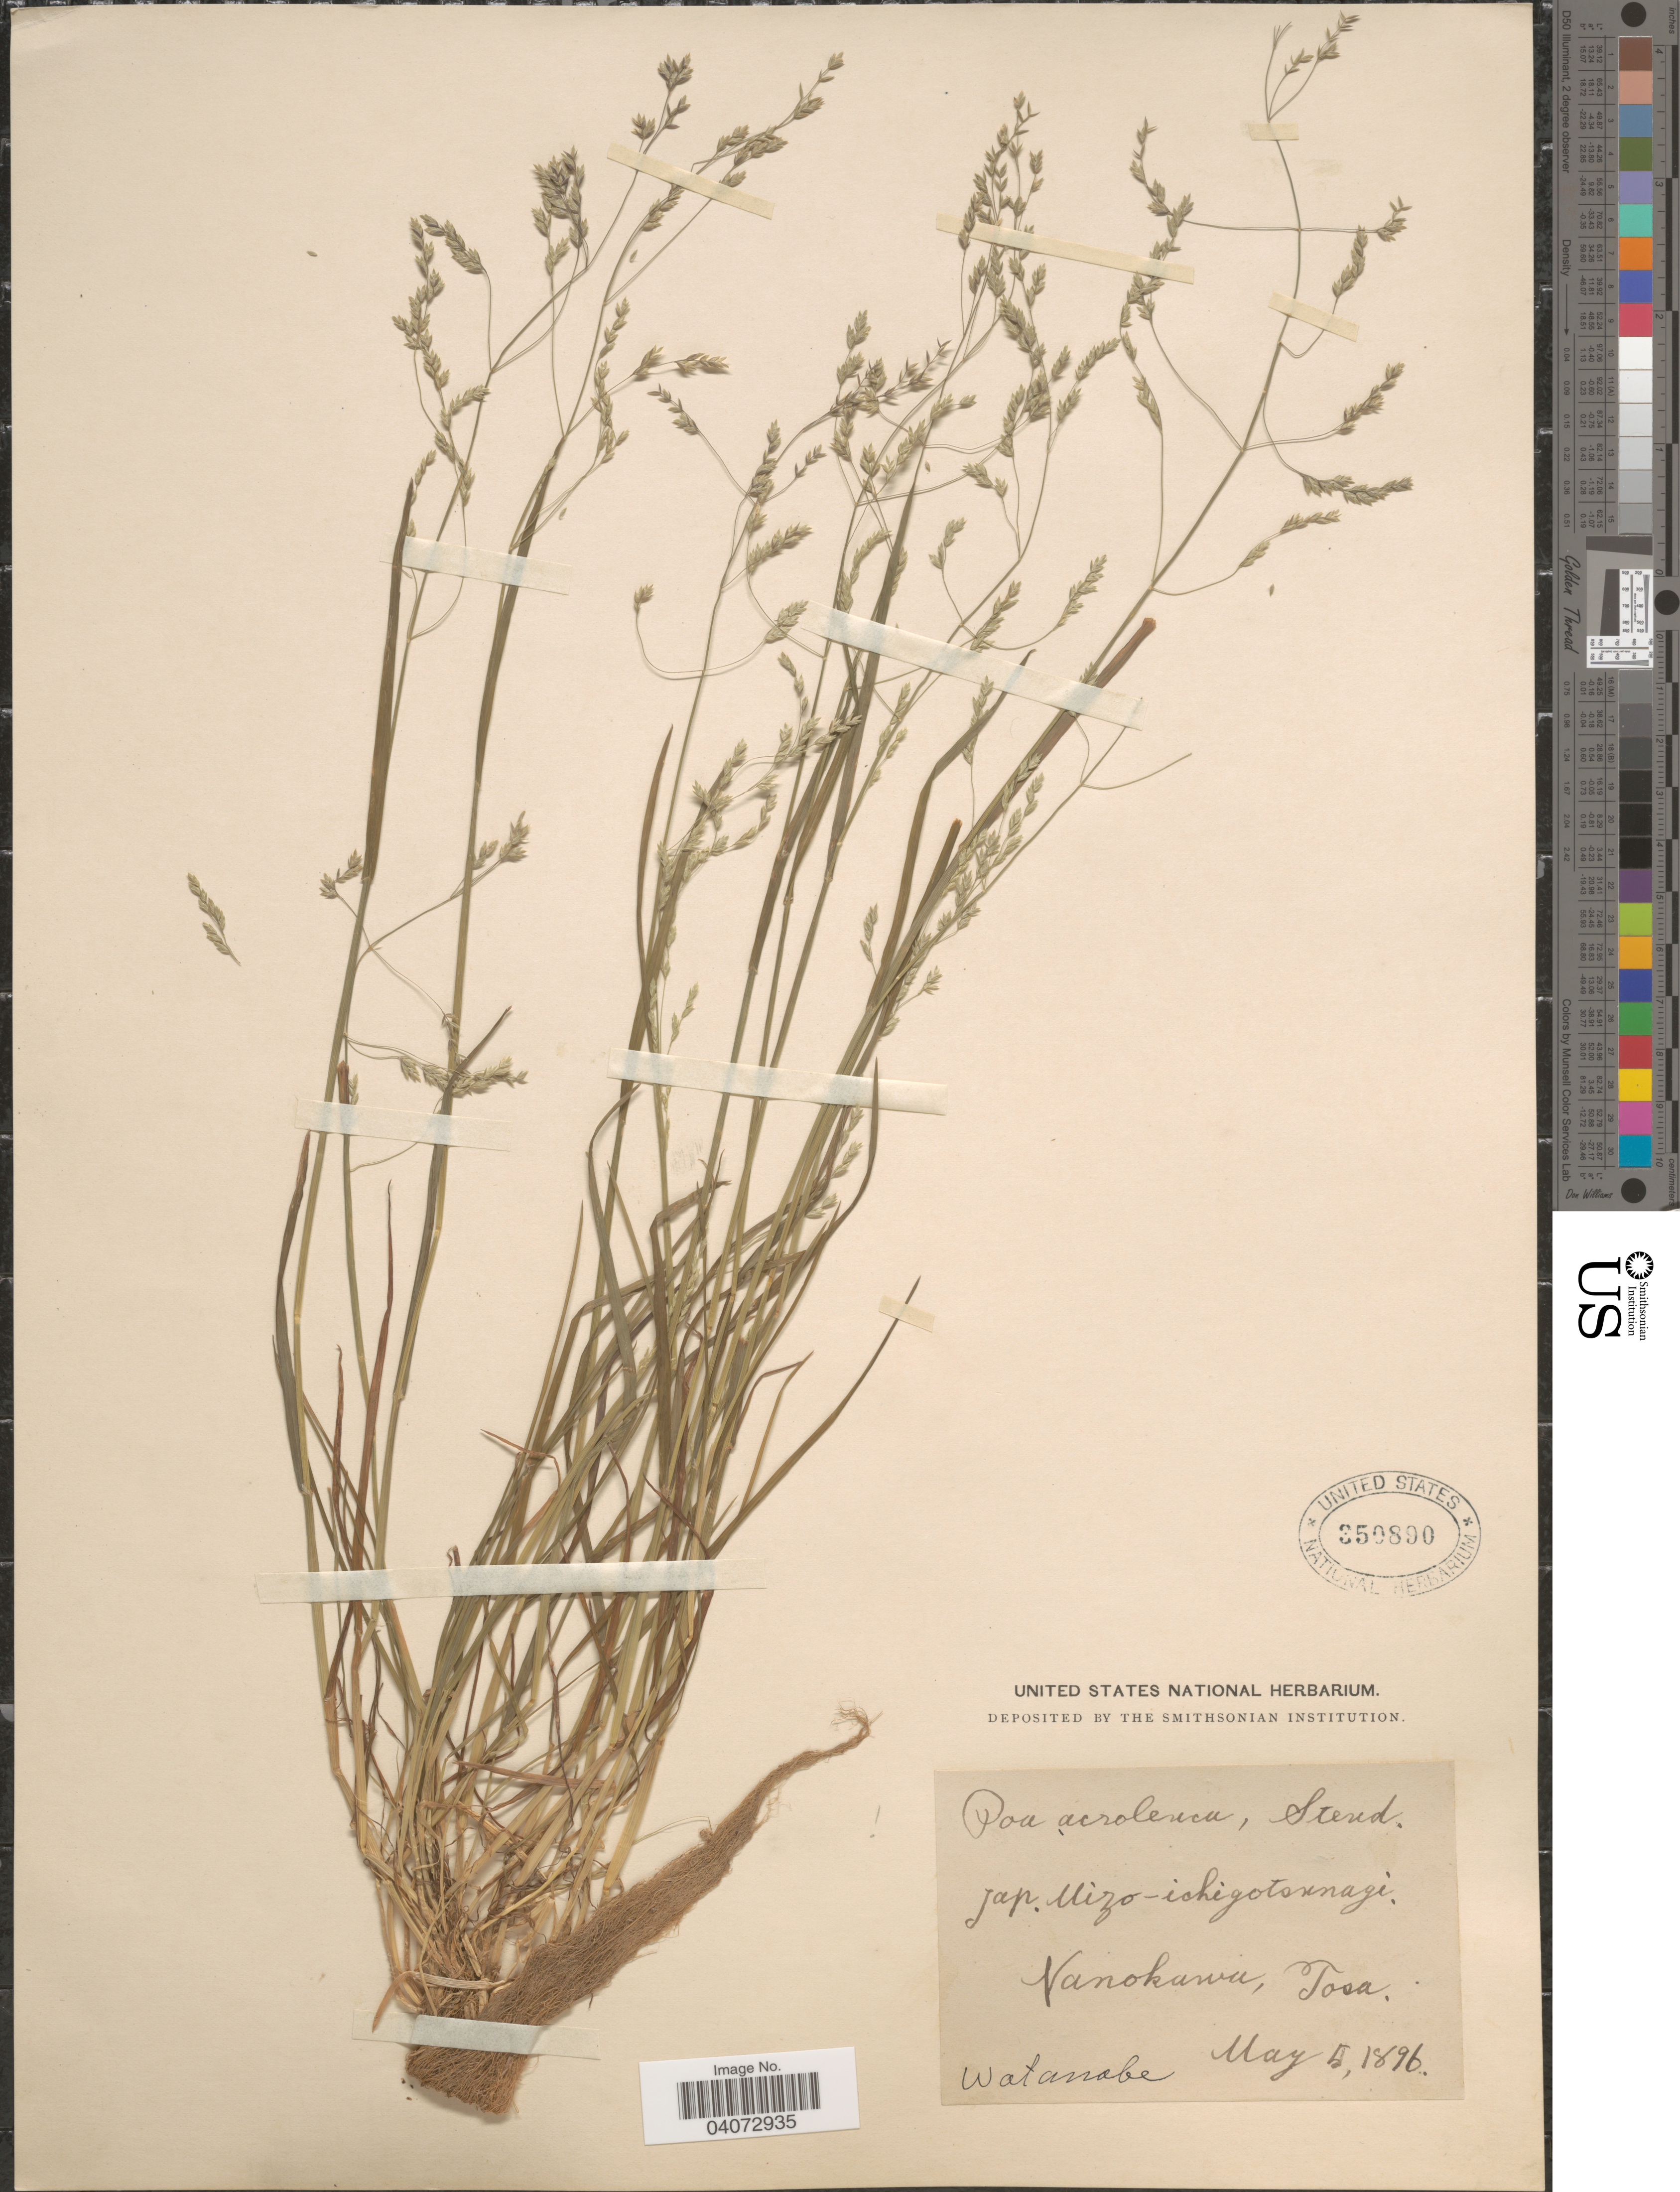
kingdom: Plantae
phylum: Tracheophyta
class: Liliopsida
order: Poales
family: Poaceae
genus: Poa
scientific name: Poa acroleuca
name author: Steud.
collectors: -. Watanabe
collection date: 1896-05-05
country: Japan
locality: Nanokuwa, Tosa.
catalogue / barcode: US 350890